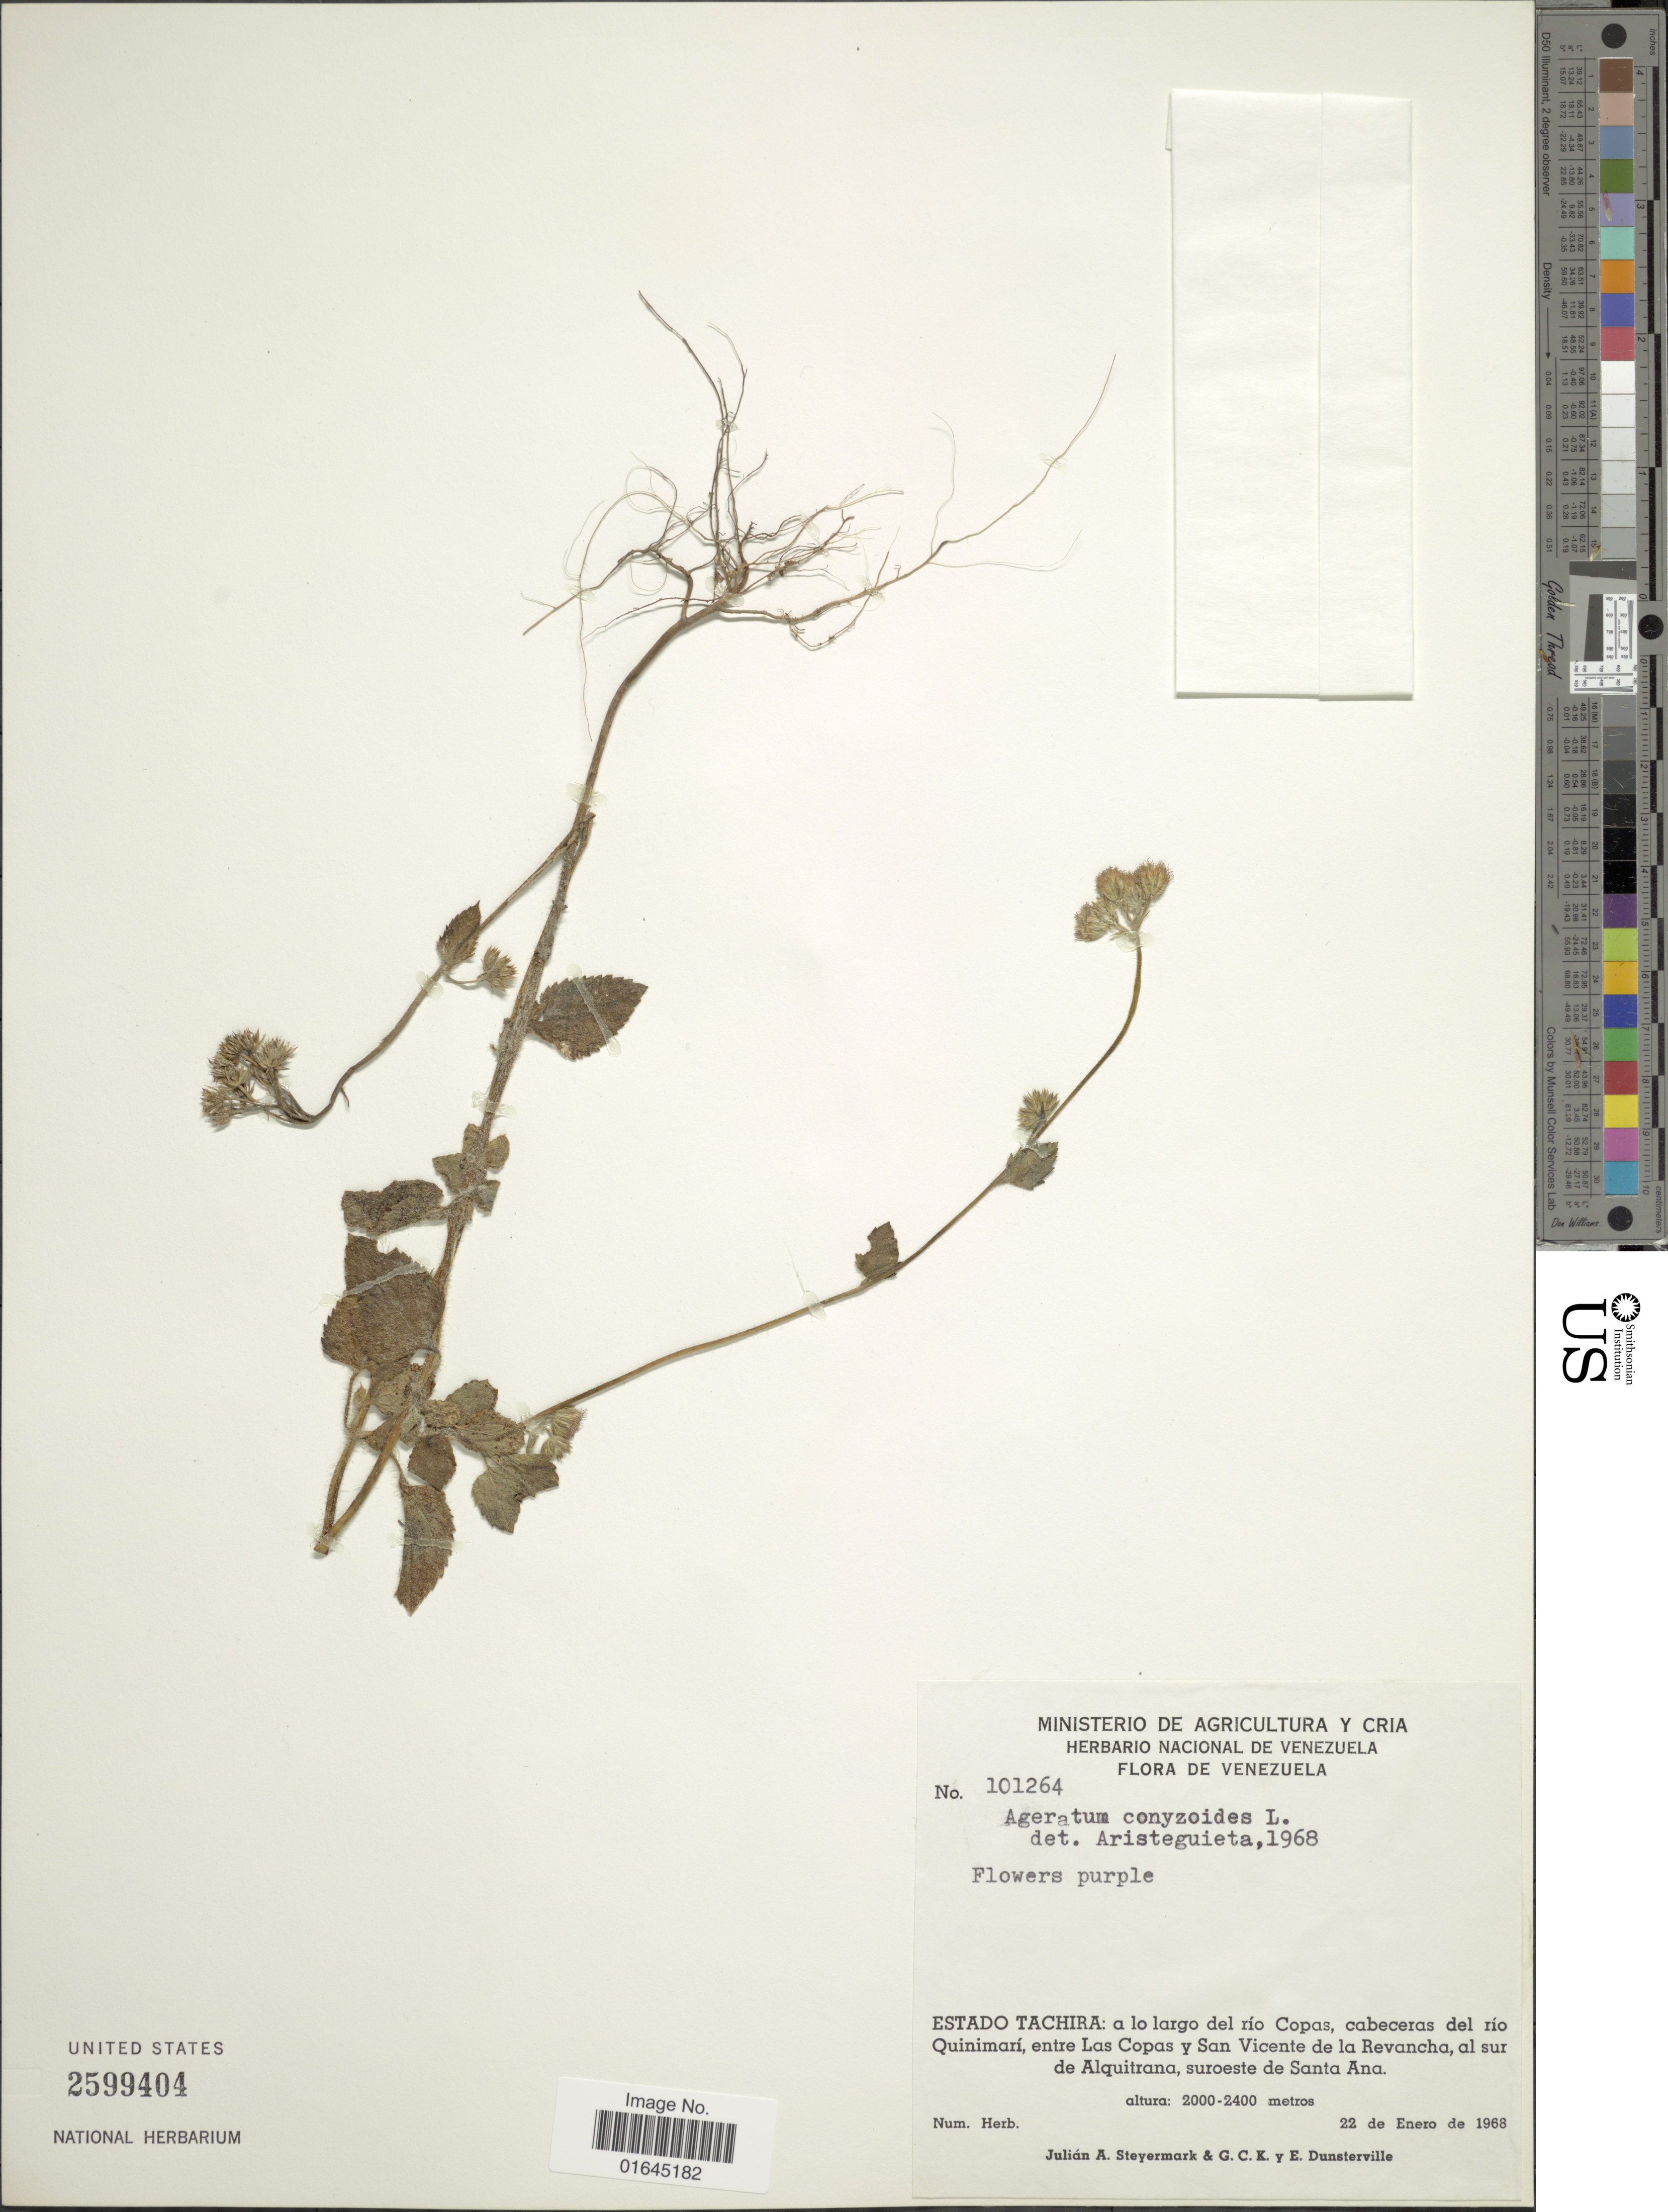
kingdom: Plantae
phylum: Tracheophyta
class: Magnoliopsida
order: Asterales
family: Asteraceae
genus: Ageratum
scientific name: Ageratum conyzoides subsp. conyzoides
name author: L.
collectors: J. Steyermark, G. C. K. Dunsterville & E. Dunsterville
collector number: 101264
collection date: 1968-01-22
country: Venezuela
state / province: Tachira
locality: A lo largo del río Copas, cabeceras de; río Quinimarí. entre Las Copas y San Vicente de la Revancha, al sur de Alguitrana, suroeste de Santa Ana.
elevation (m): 2000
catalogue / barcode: US 2599404